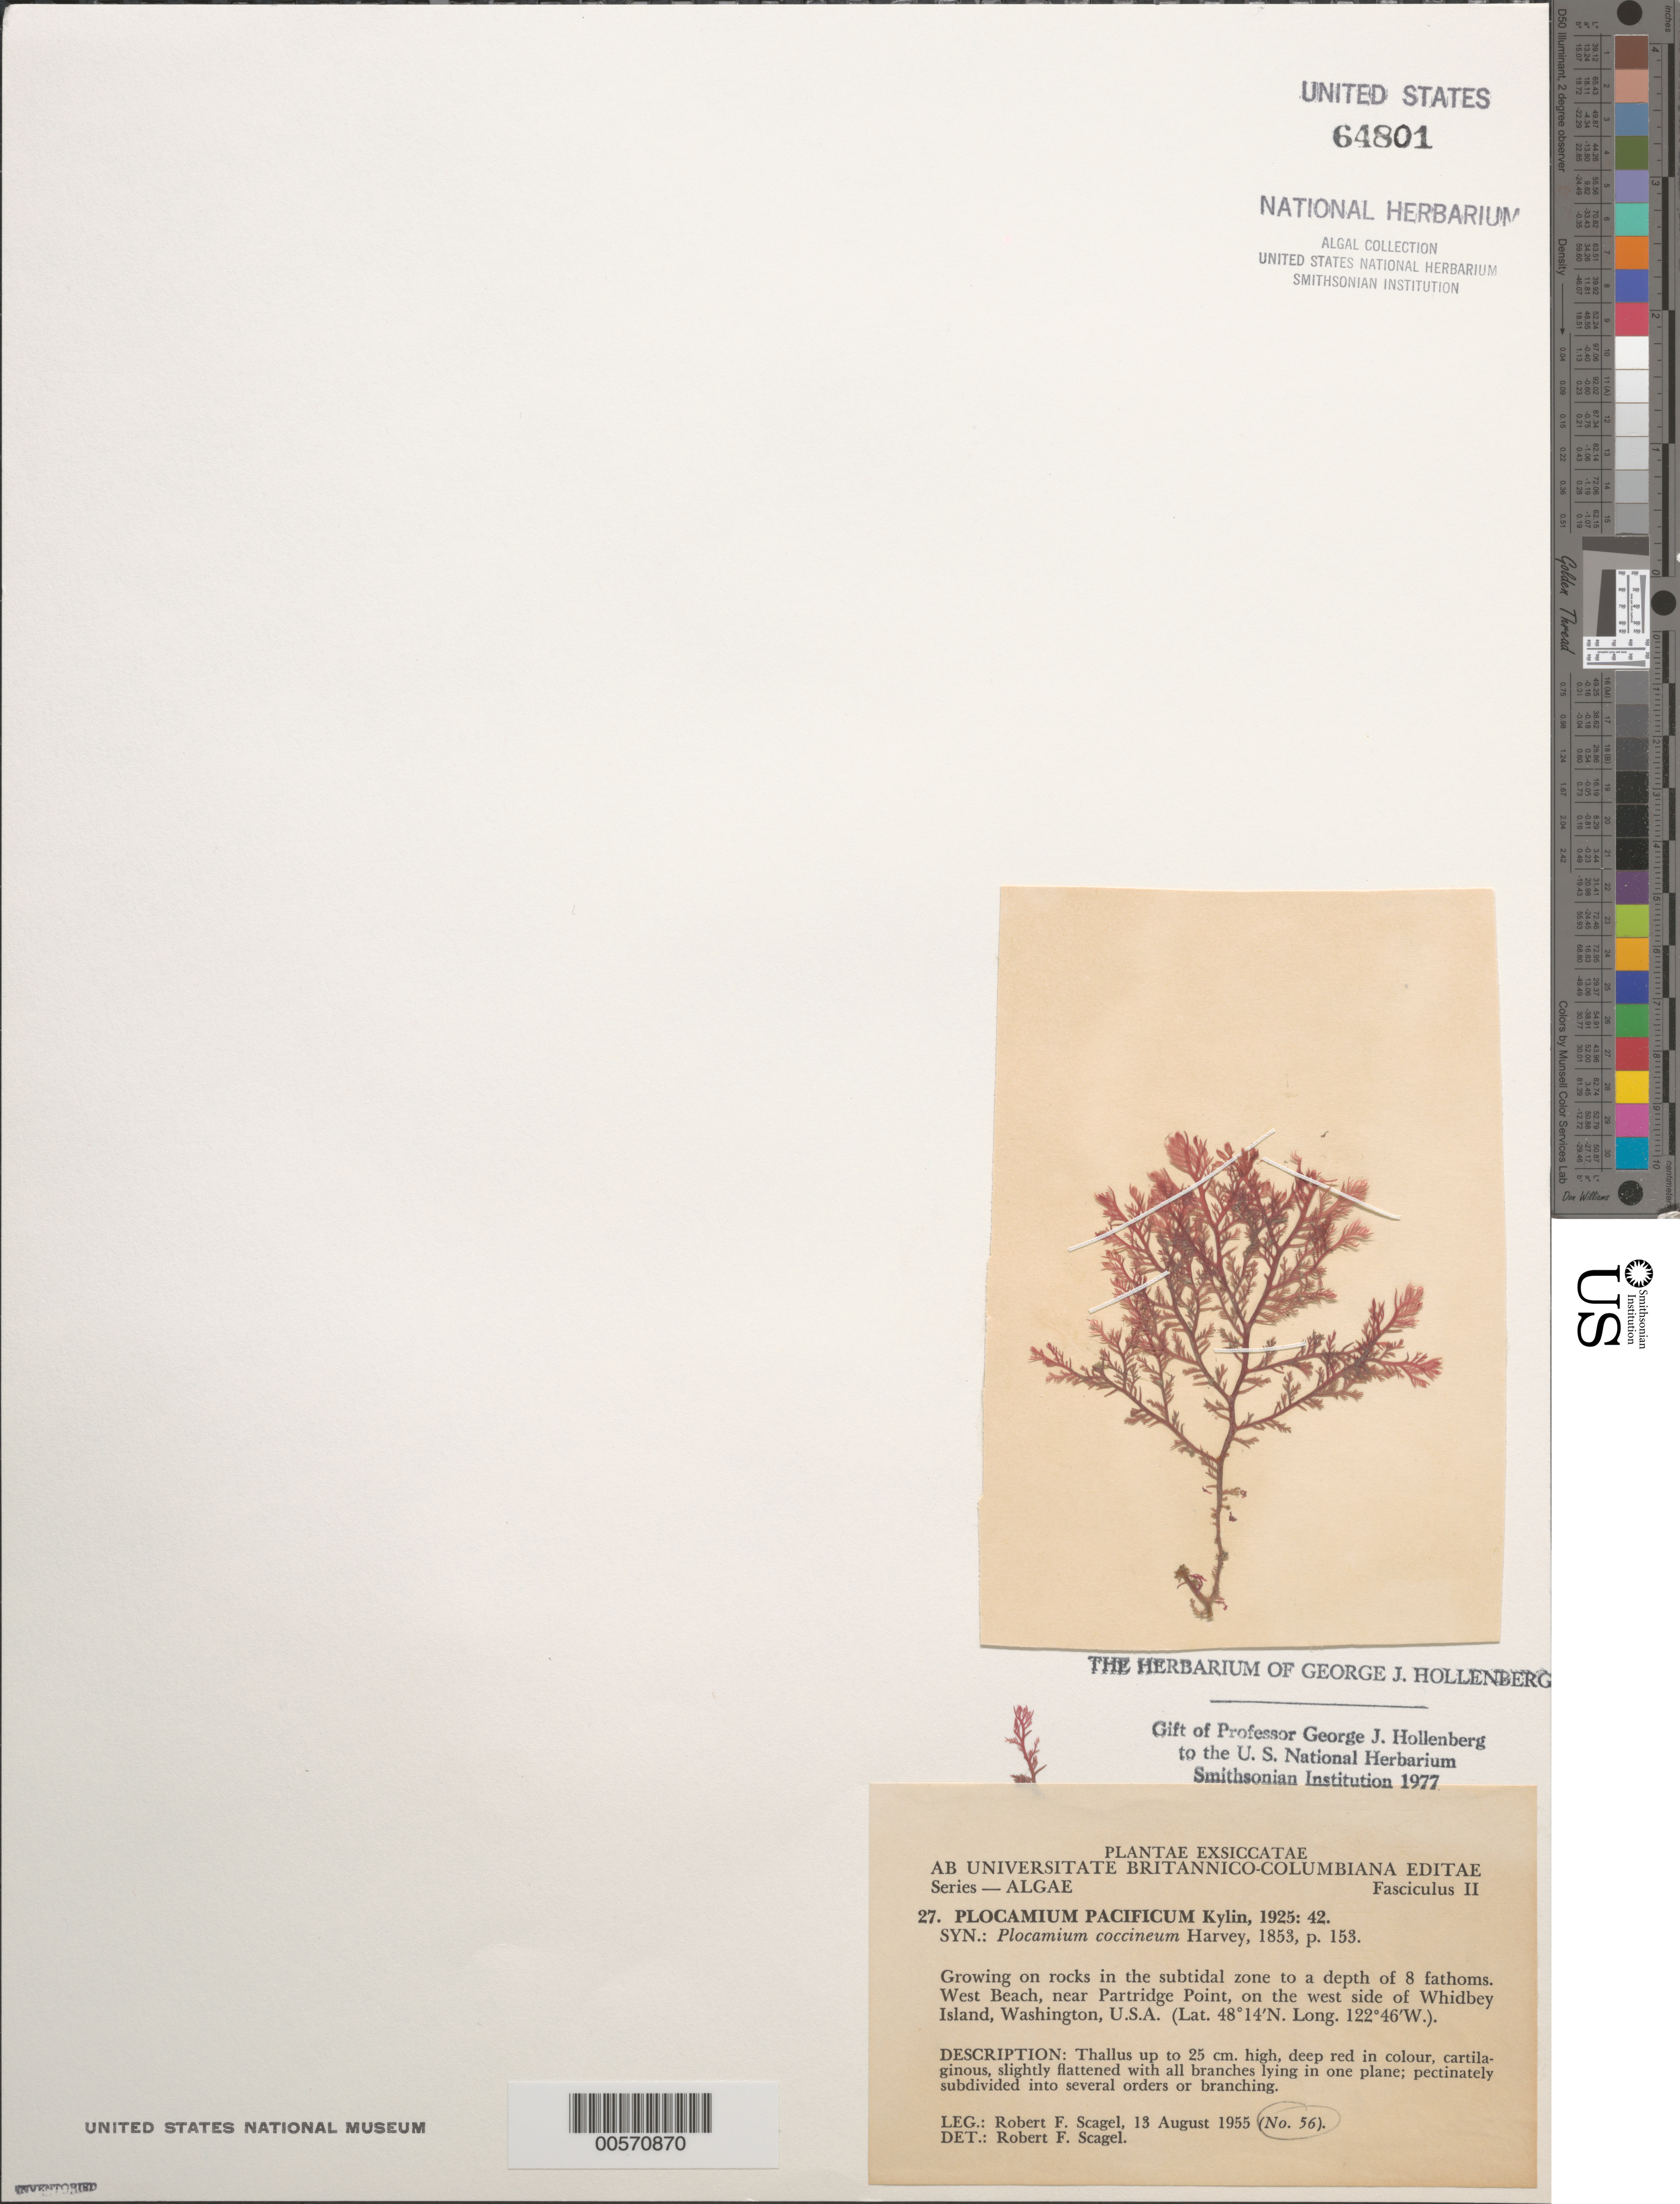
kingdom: Plantae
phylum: Rhodophyta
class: Florideophyceae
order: Plocamiales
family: Plocamiaceae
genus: Plocamium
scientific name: Plocamium pacificum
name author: Kylin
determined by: Scagel, R. F.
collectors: R. F. Scagel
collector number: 56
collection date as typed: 13 Aug 1955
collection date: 1955-08-13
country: United States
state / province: Washington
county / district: Island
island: Whidbey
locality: West Beach, near Partridge Point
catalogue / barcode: US 64801